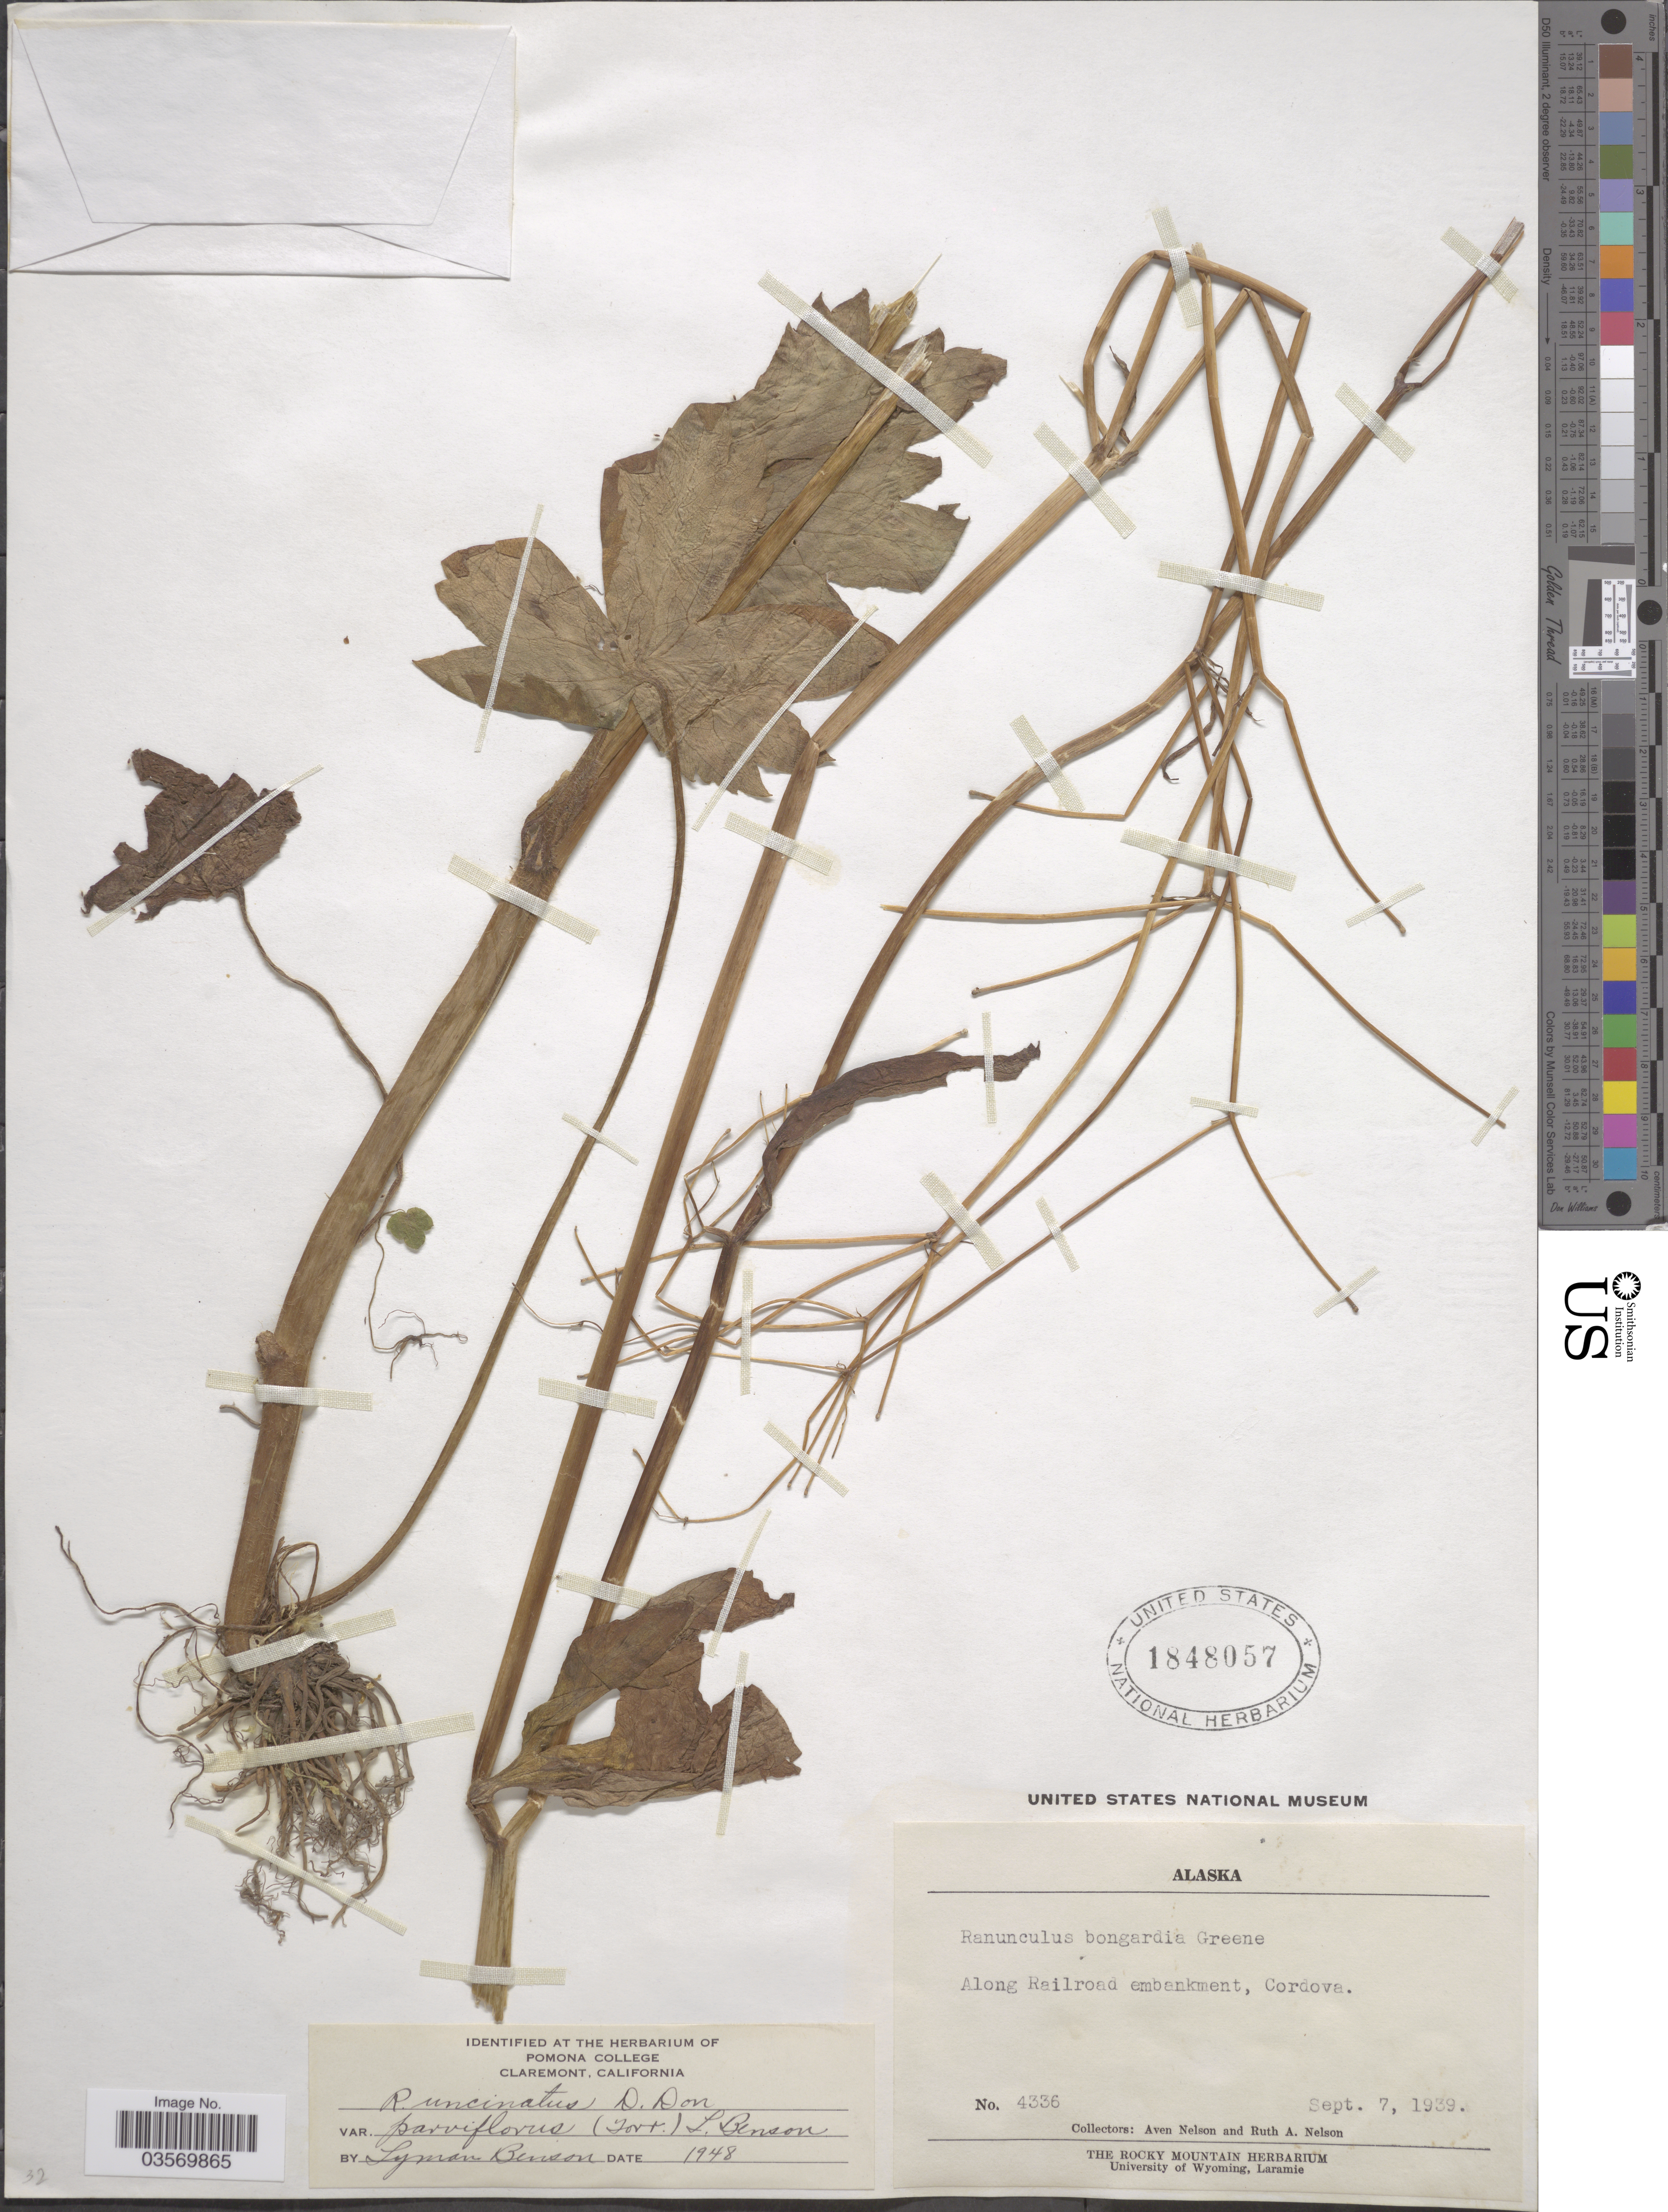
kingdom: Plantae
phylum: Tracheophyta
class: Magnoliopsida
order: Ranunculales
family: Ranunculaceae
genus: Ranunculus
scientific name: Ranunculus uncinatus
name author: D. Don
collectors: A. Nelson & R. A. Nelson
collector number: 4336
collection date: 1939-09-07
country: United States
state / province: Alaska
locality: Along Railroad embankment, Cordova.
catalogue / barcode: US 1848057